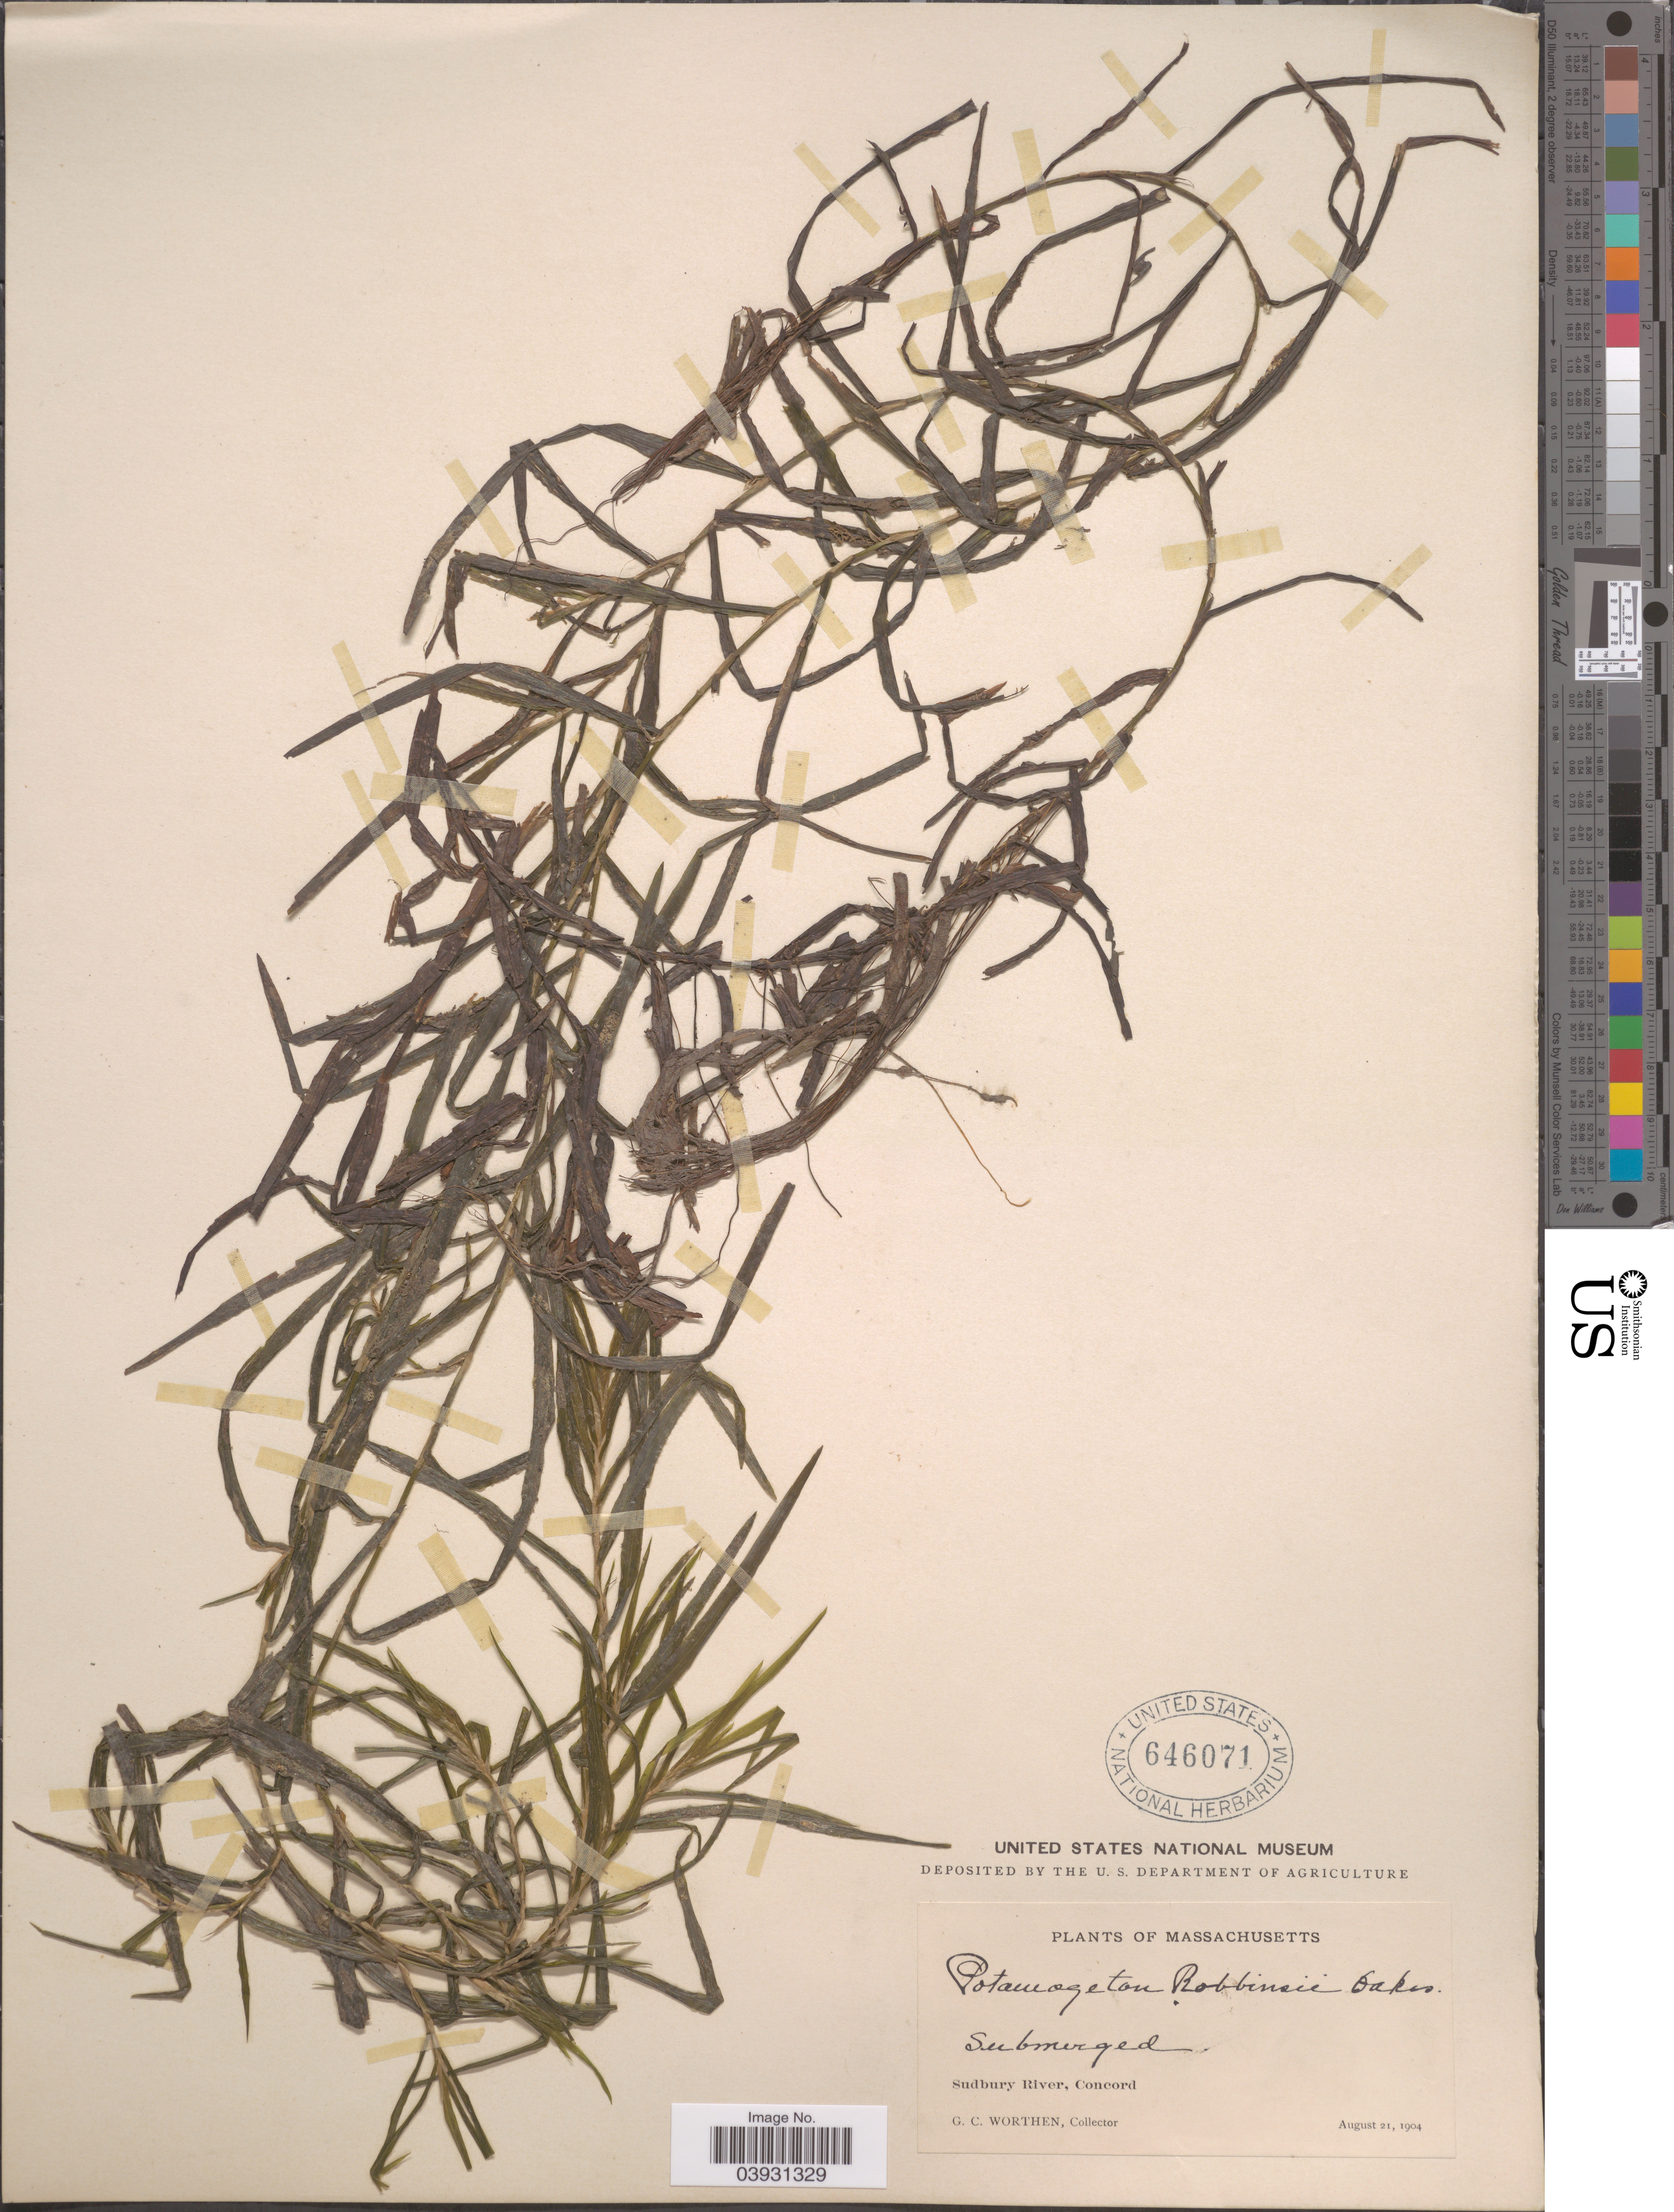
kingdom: Plantae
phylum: Tracheophyta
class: Liliopsida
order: Alismatales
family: Potamogetonaceae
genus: Potamogeton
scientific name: Potamogeton robbinsii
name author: Oakes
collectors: G. Worthen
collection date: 1904-08-21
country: United States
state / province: Massachusetts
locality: Submerged. Sudbury River, Concord.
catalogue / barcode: US 646071